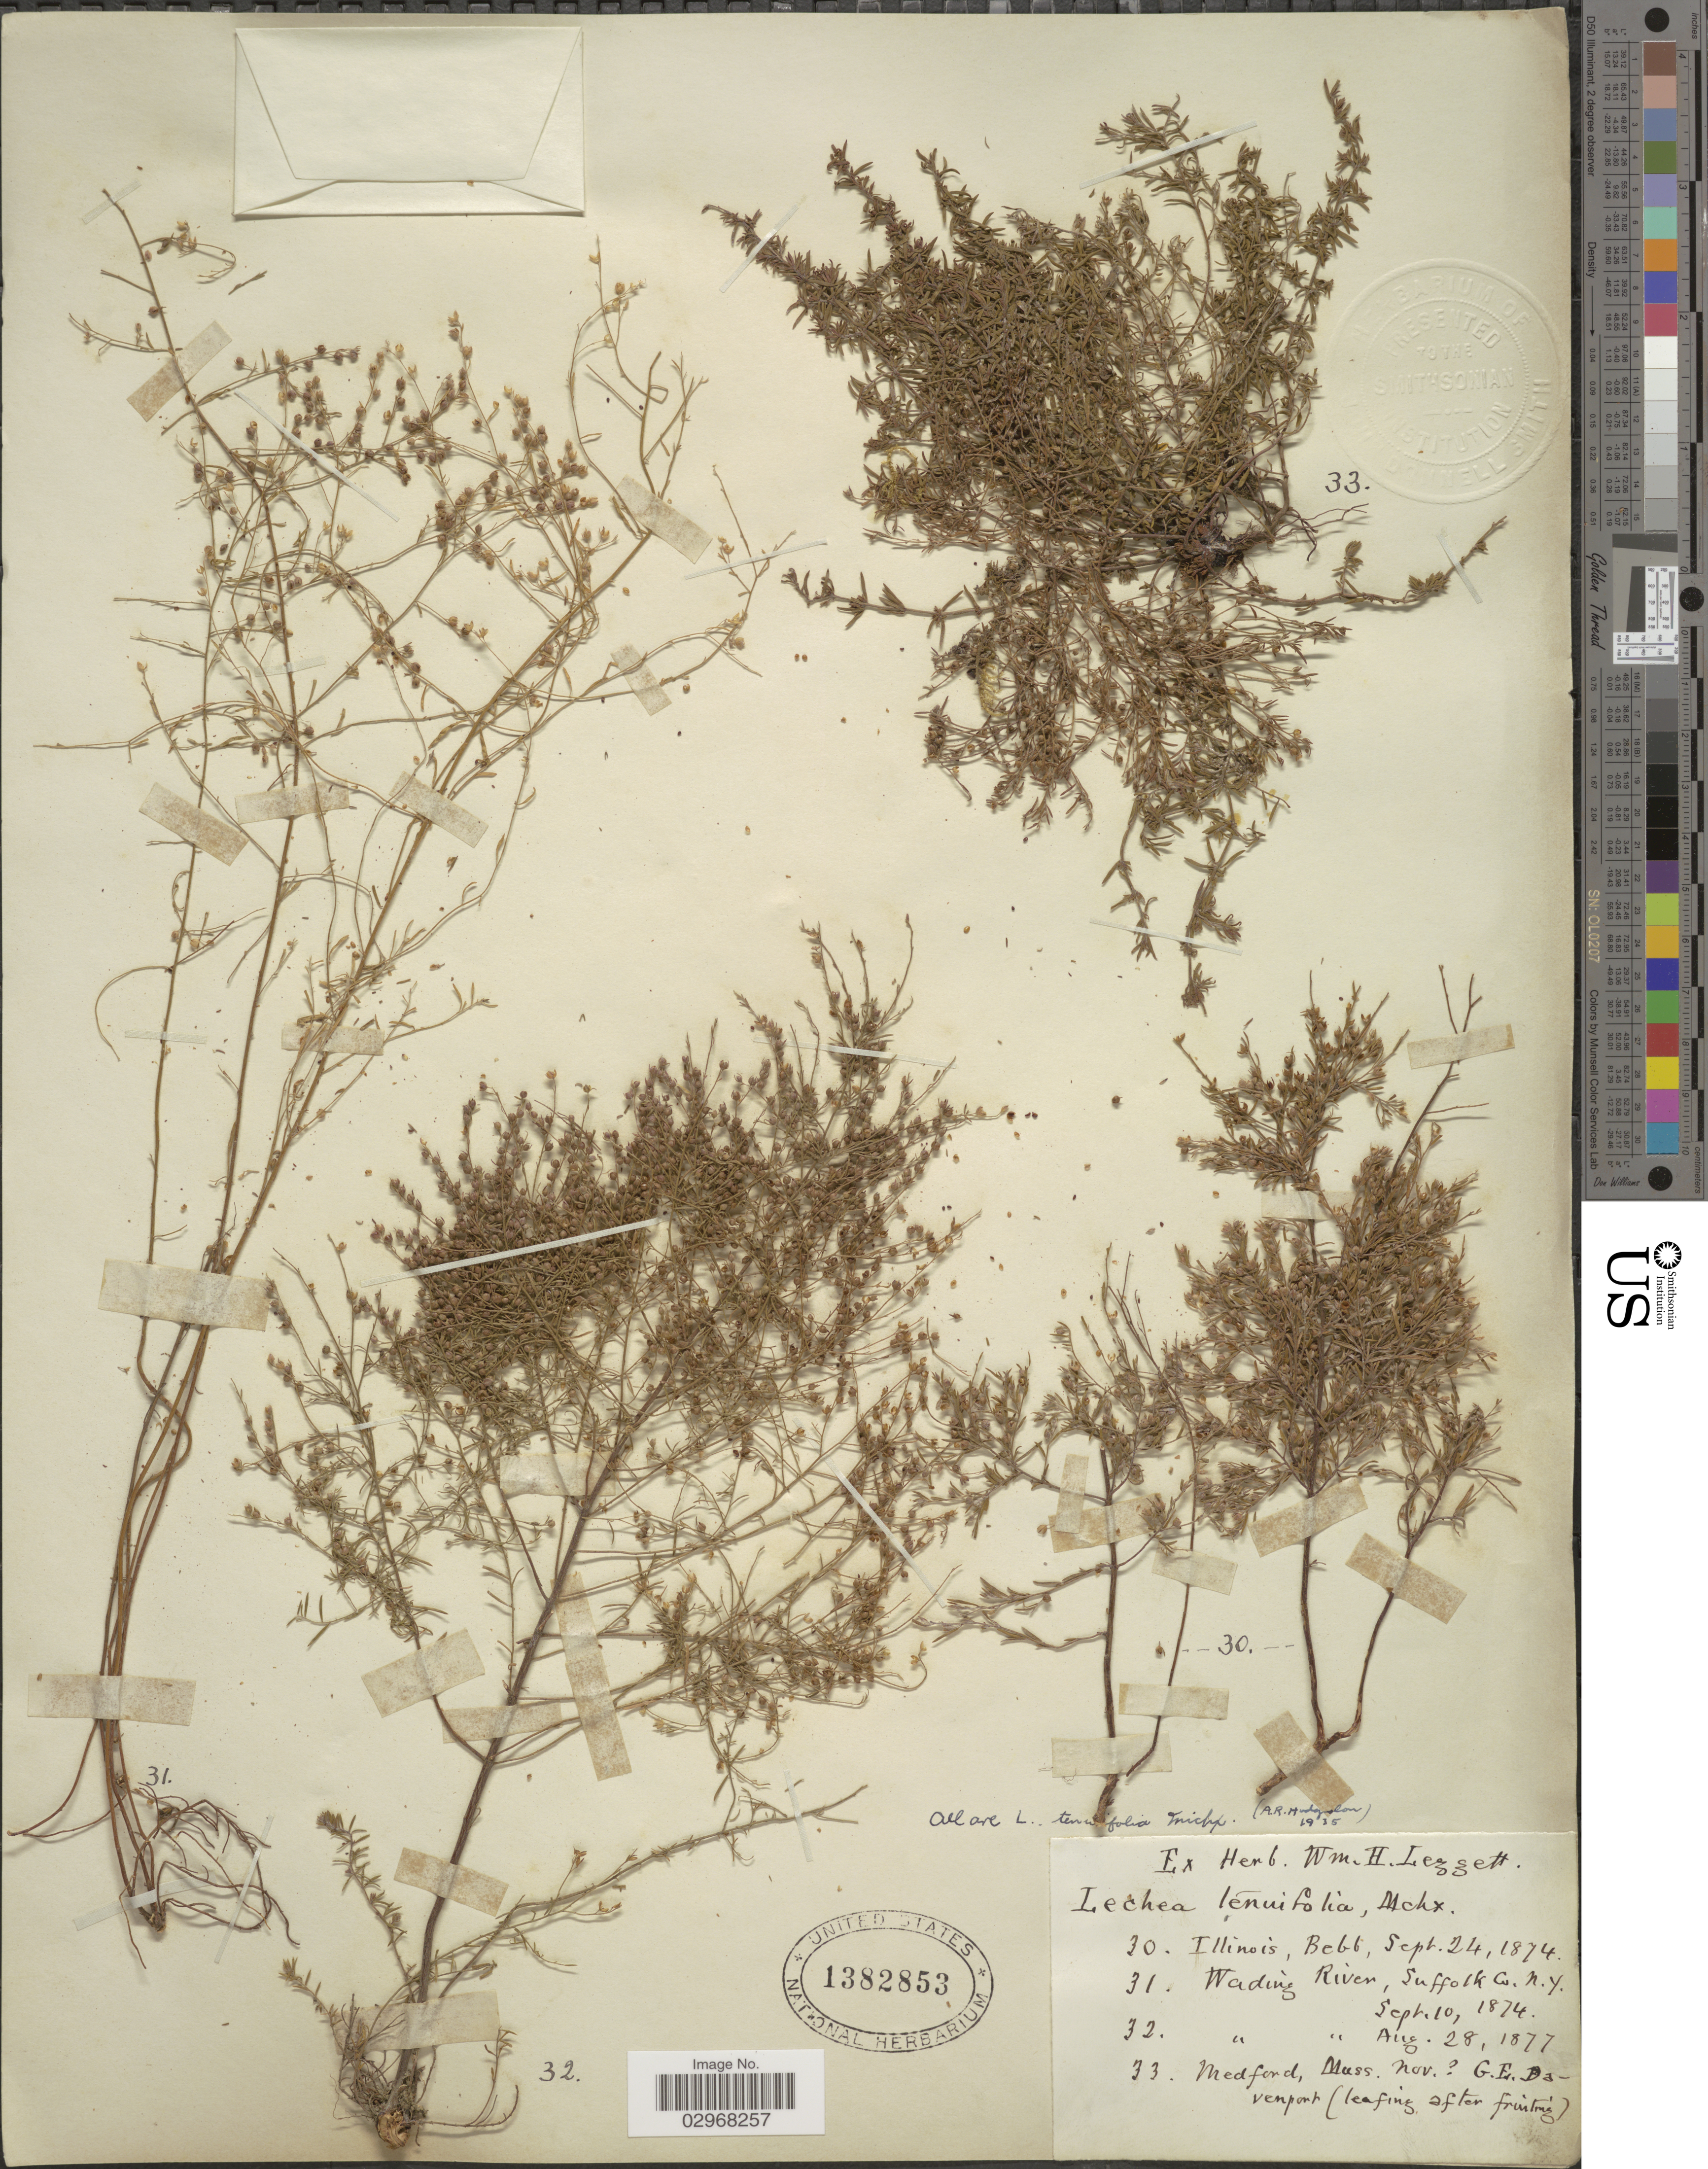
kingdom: Plantae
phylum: Tracheophyta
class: Magnoliopsida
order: Malvales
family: Cistaceae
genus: Lechea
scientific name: Lechea tenuifolia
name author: Michx.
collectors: -. Bebb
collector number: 30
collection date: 1874-09-24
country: United States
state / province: Illinois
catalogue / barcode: US 1382853